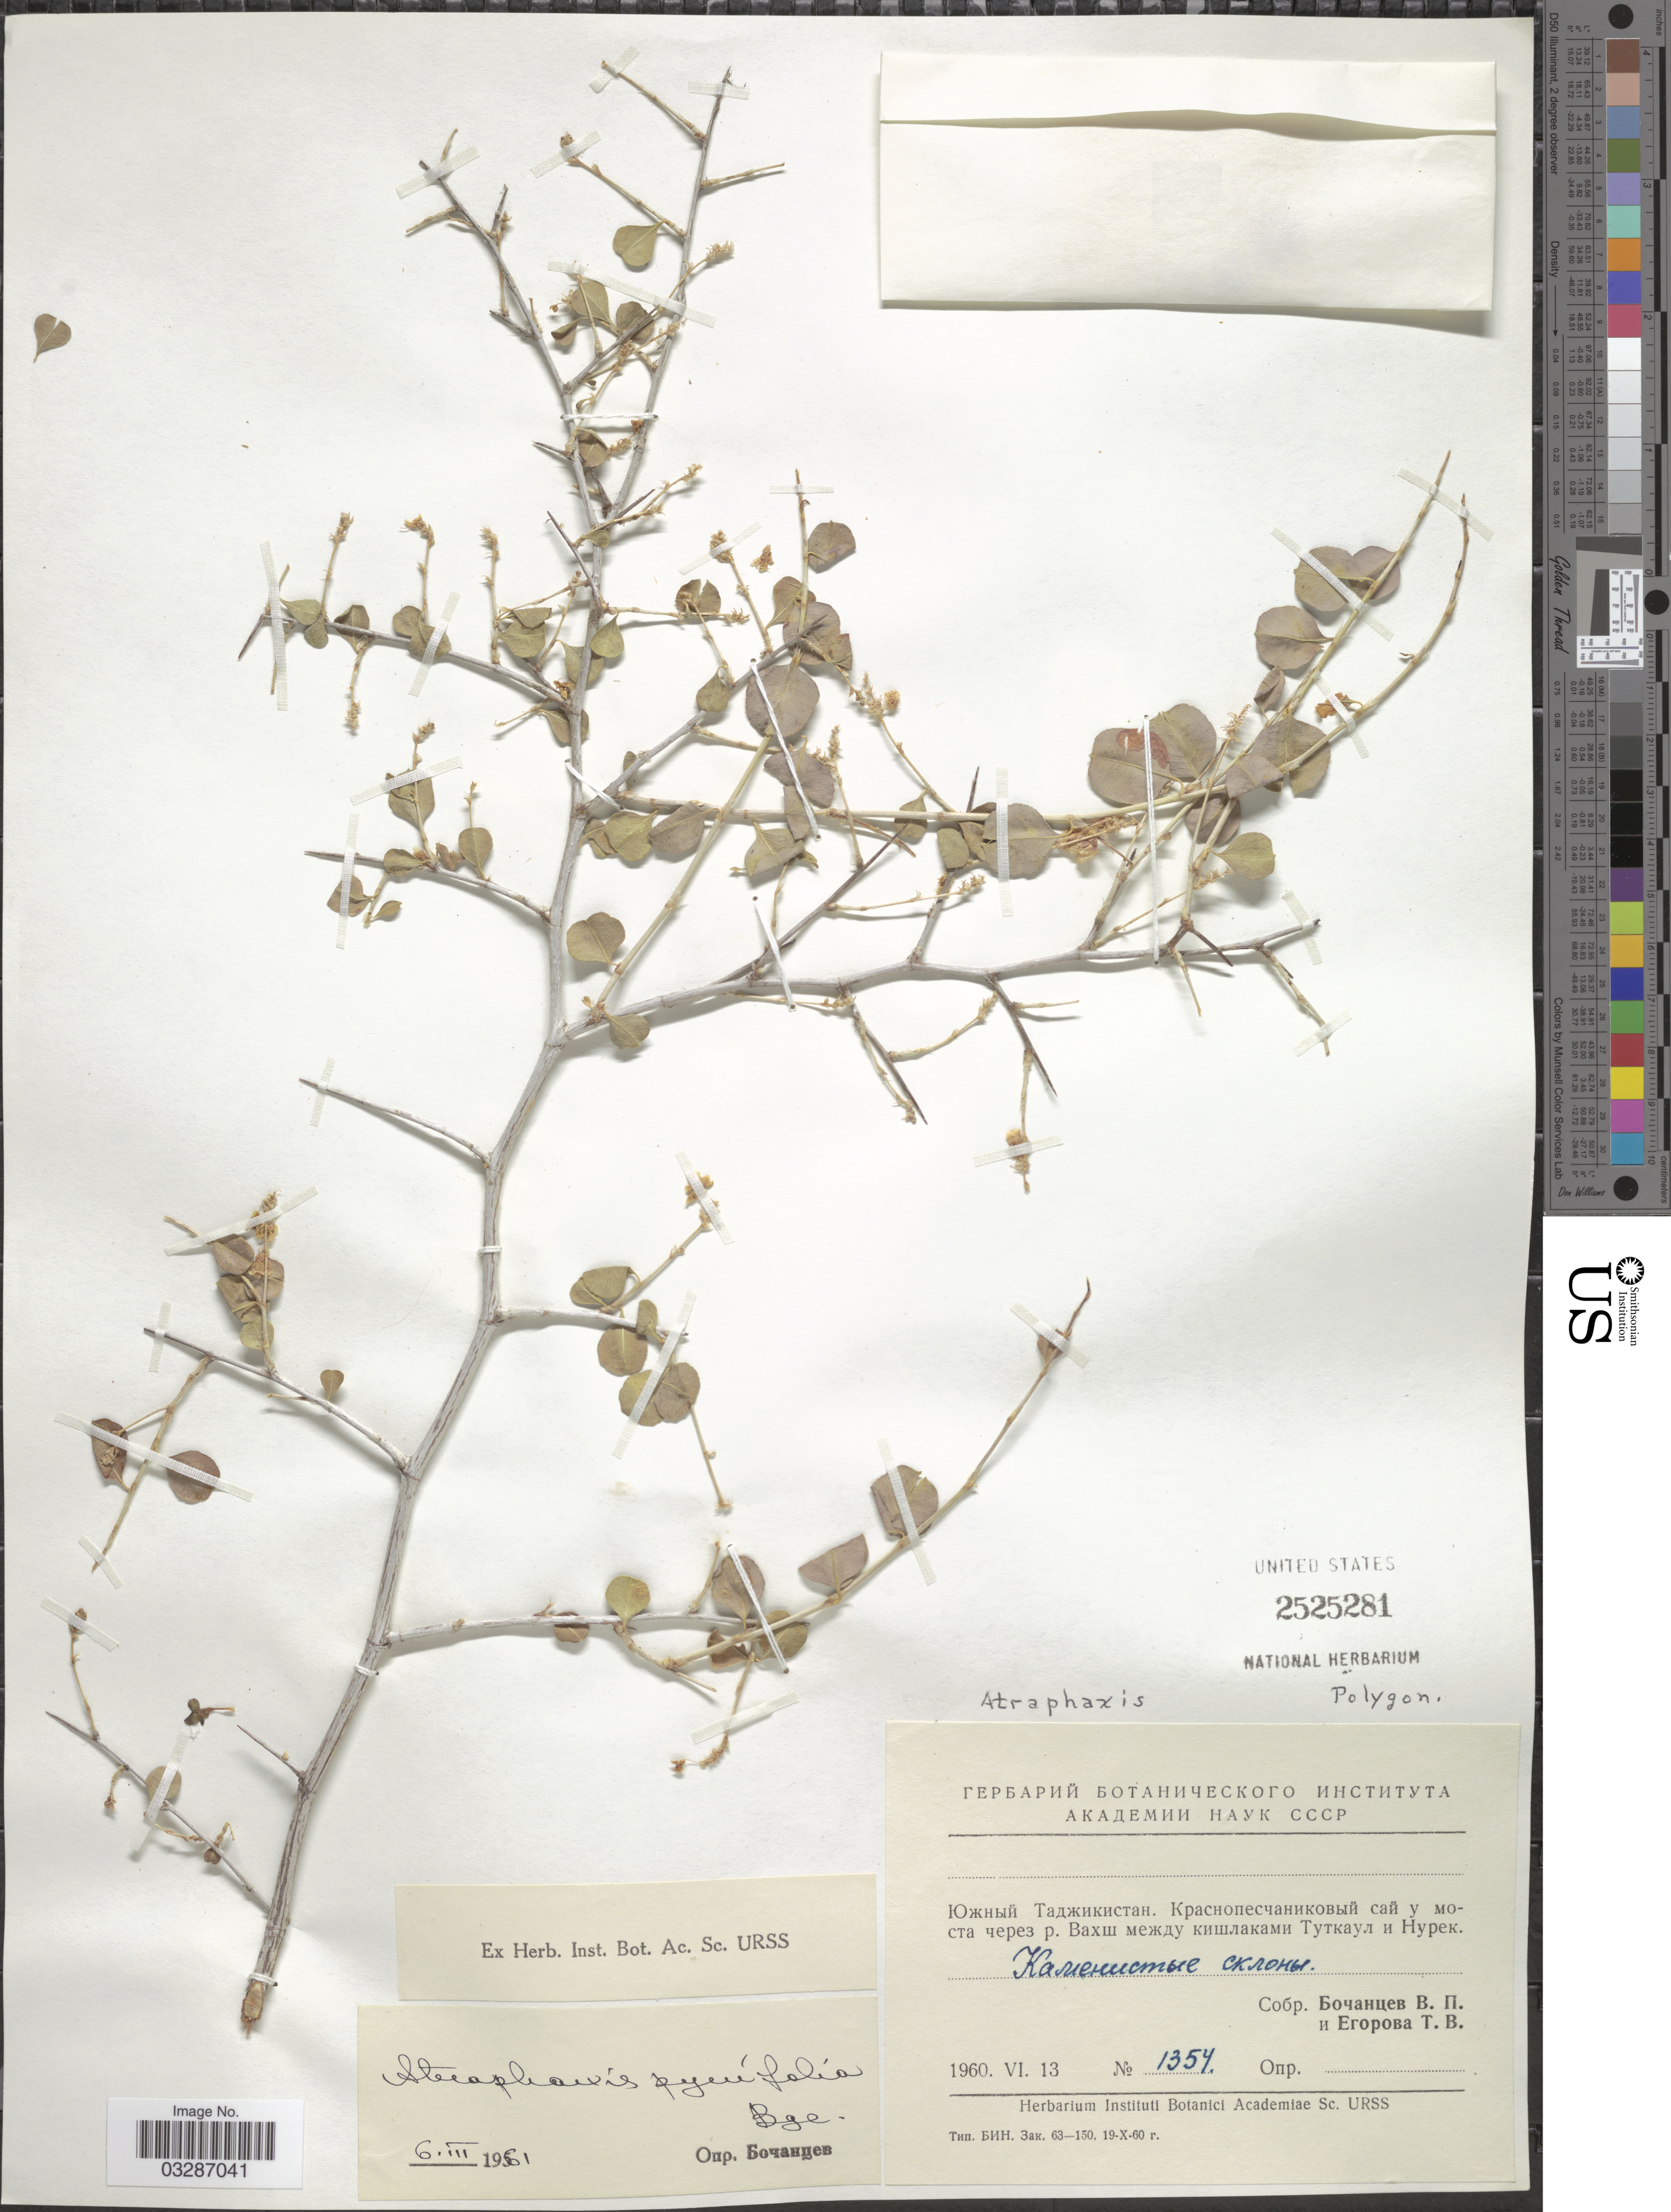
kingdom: Plantae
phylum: Tracheophyta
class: Magnoliopsida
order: Caryophyllales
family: Polygonaceae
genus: Atraphaxis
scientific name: Atraphaxis sp.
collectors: V. Bochantsev & T. V. Egorova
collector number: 1354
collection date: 1960-06-13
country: Tajikistan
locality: Near bridge across River Vakhsh, between villages Tutkaul and Nurek.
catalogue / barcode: US 2525281